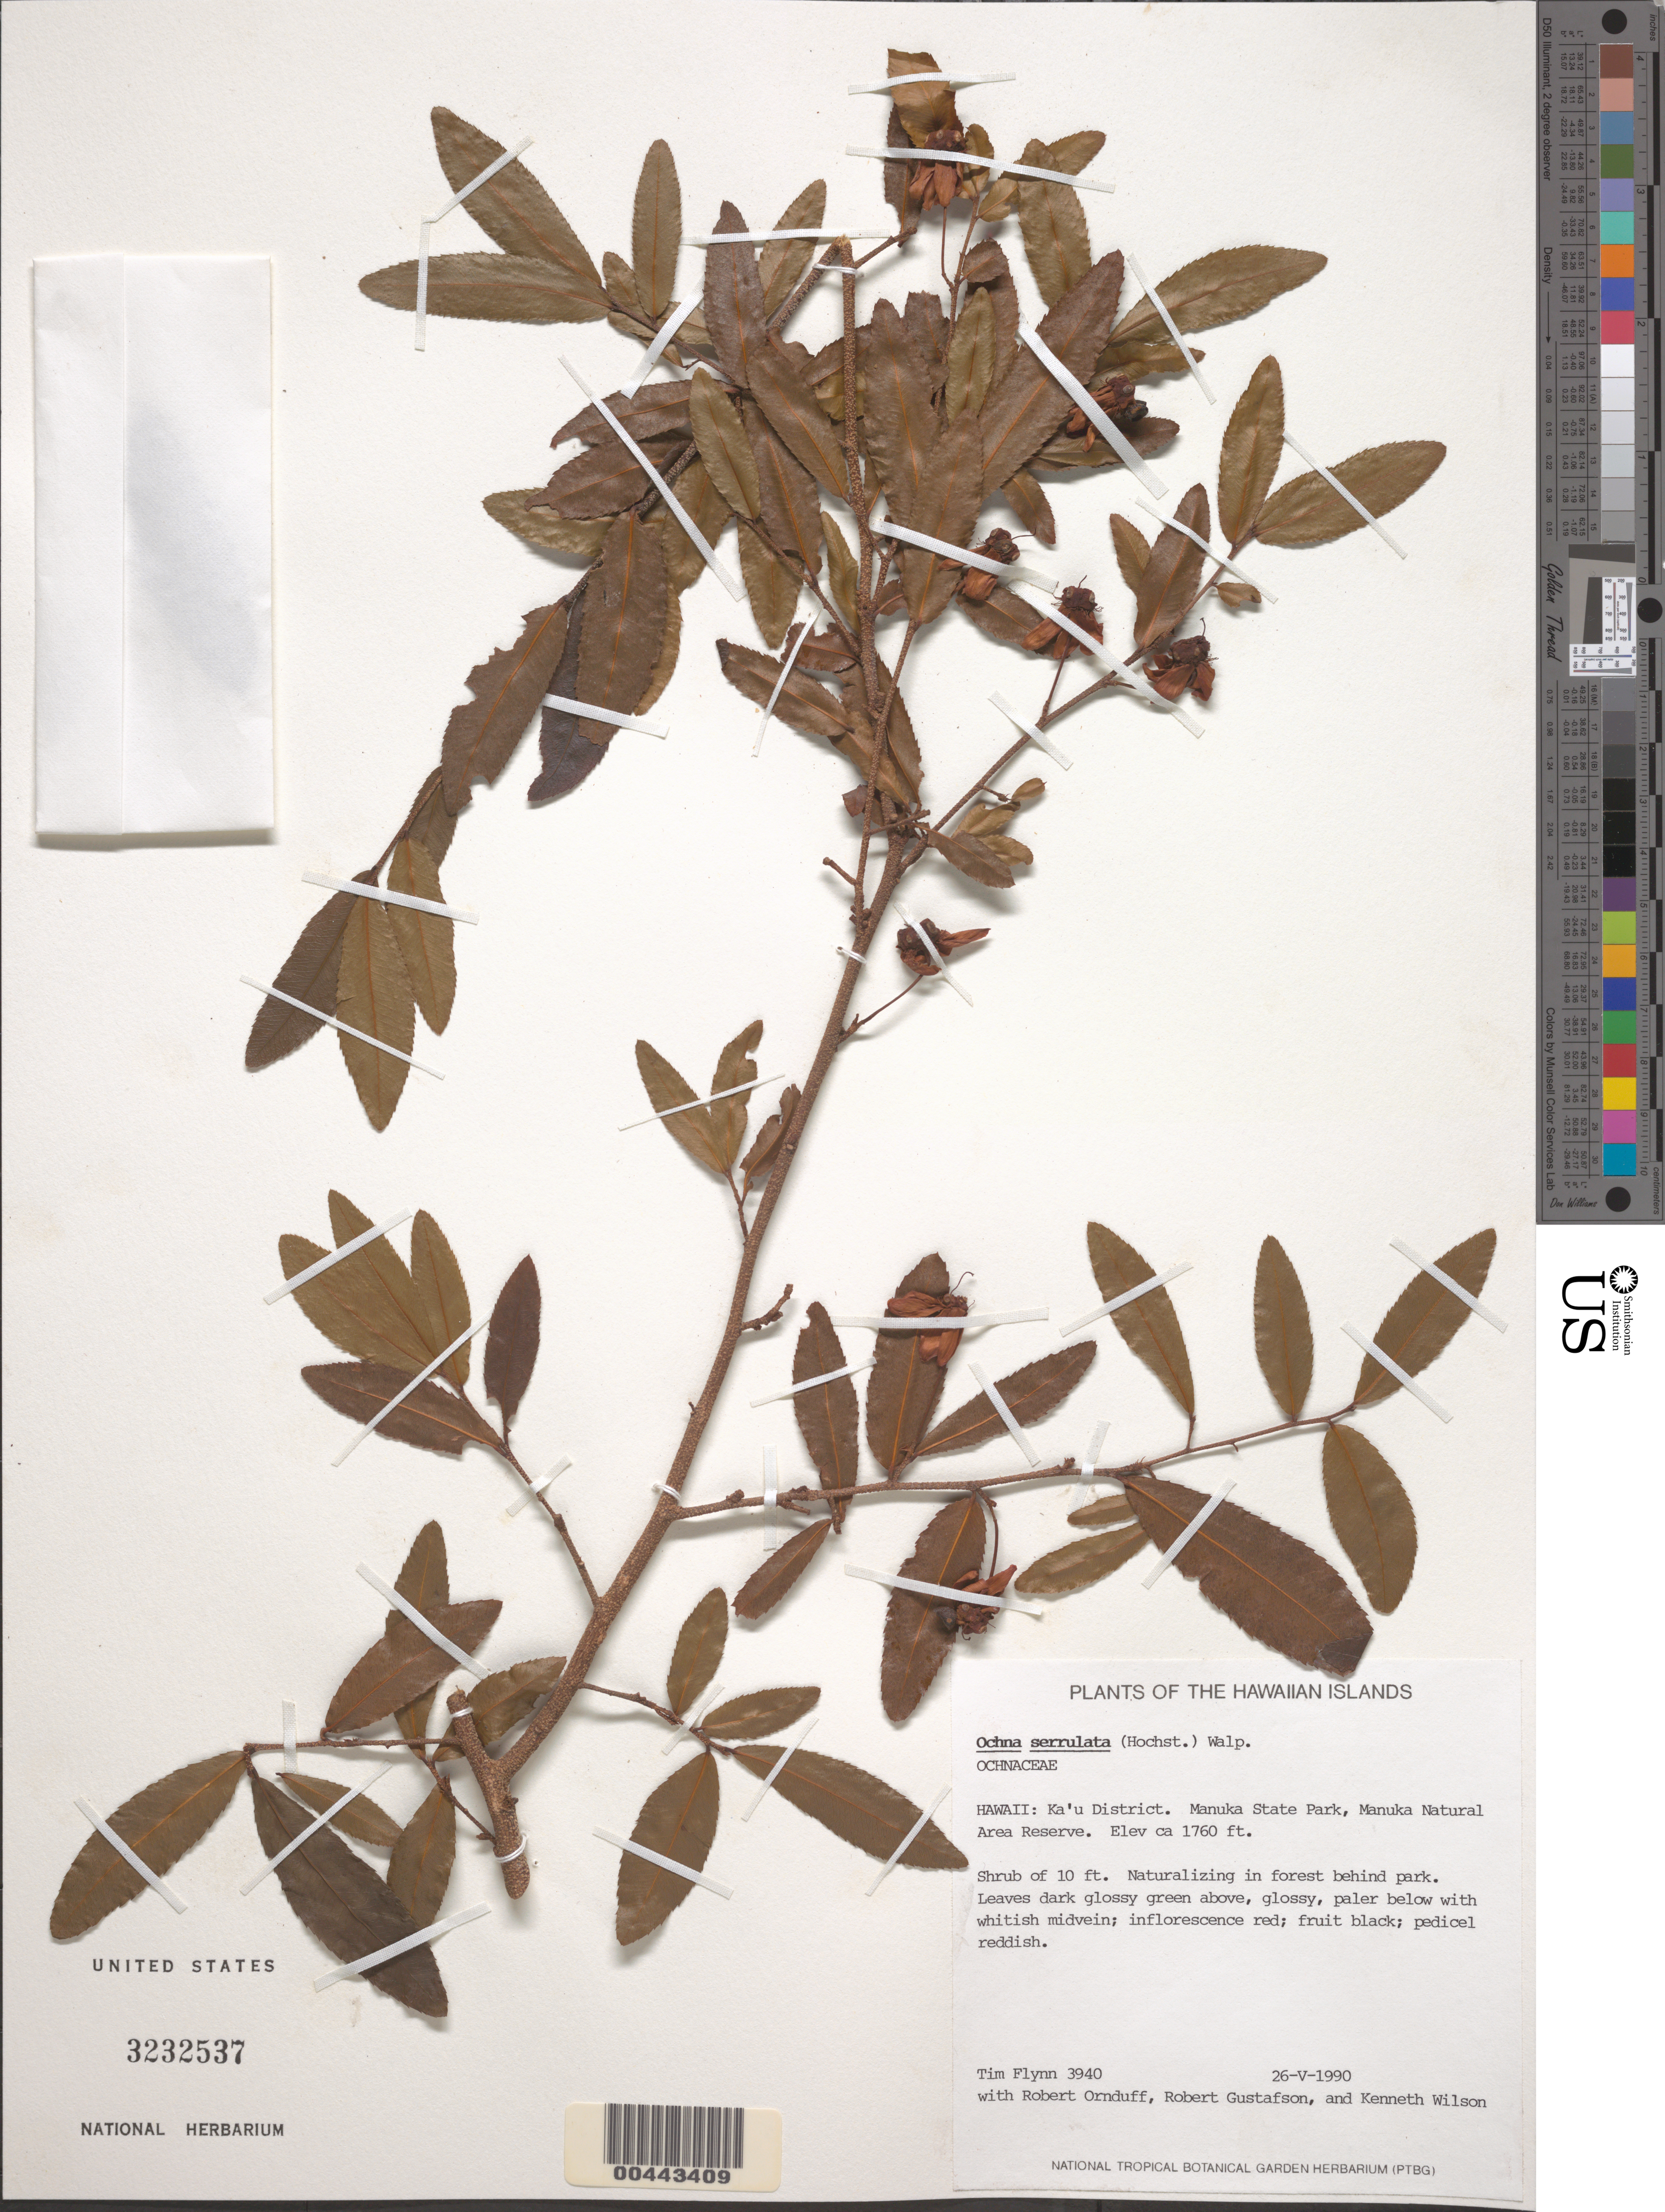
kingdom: Plantae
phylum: Tracheophyta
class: Magnoliopsida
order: Malpighiales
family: Ochnaceae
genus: Ochna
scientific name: Ochna serrulata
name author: (Hochst.) Walp.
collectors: T. W. Flynn, R. Ornduff, R. Gustafson & K. Wilson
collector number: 3940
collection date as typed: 26 May 1990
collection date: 1990-05-26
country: United States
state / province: Hawaii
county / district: Hawaii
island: Hawaii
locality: Kau Dist.; Manuka Natural Area Reserve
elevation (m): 536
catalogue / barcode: US 3232537